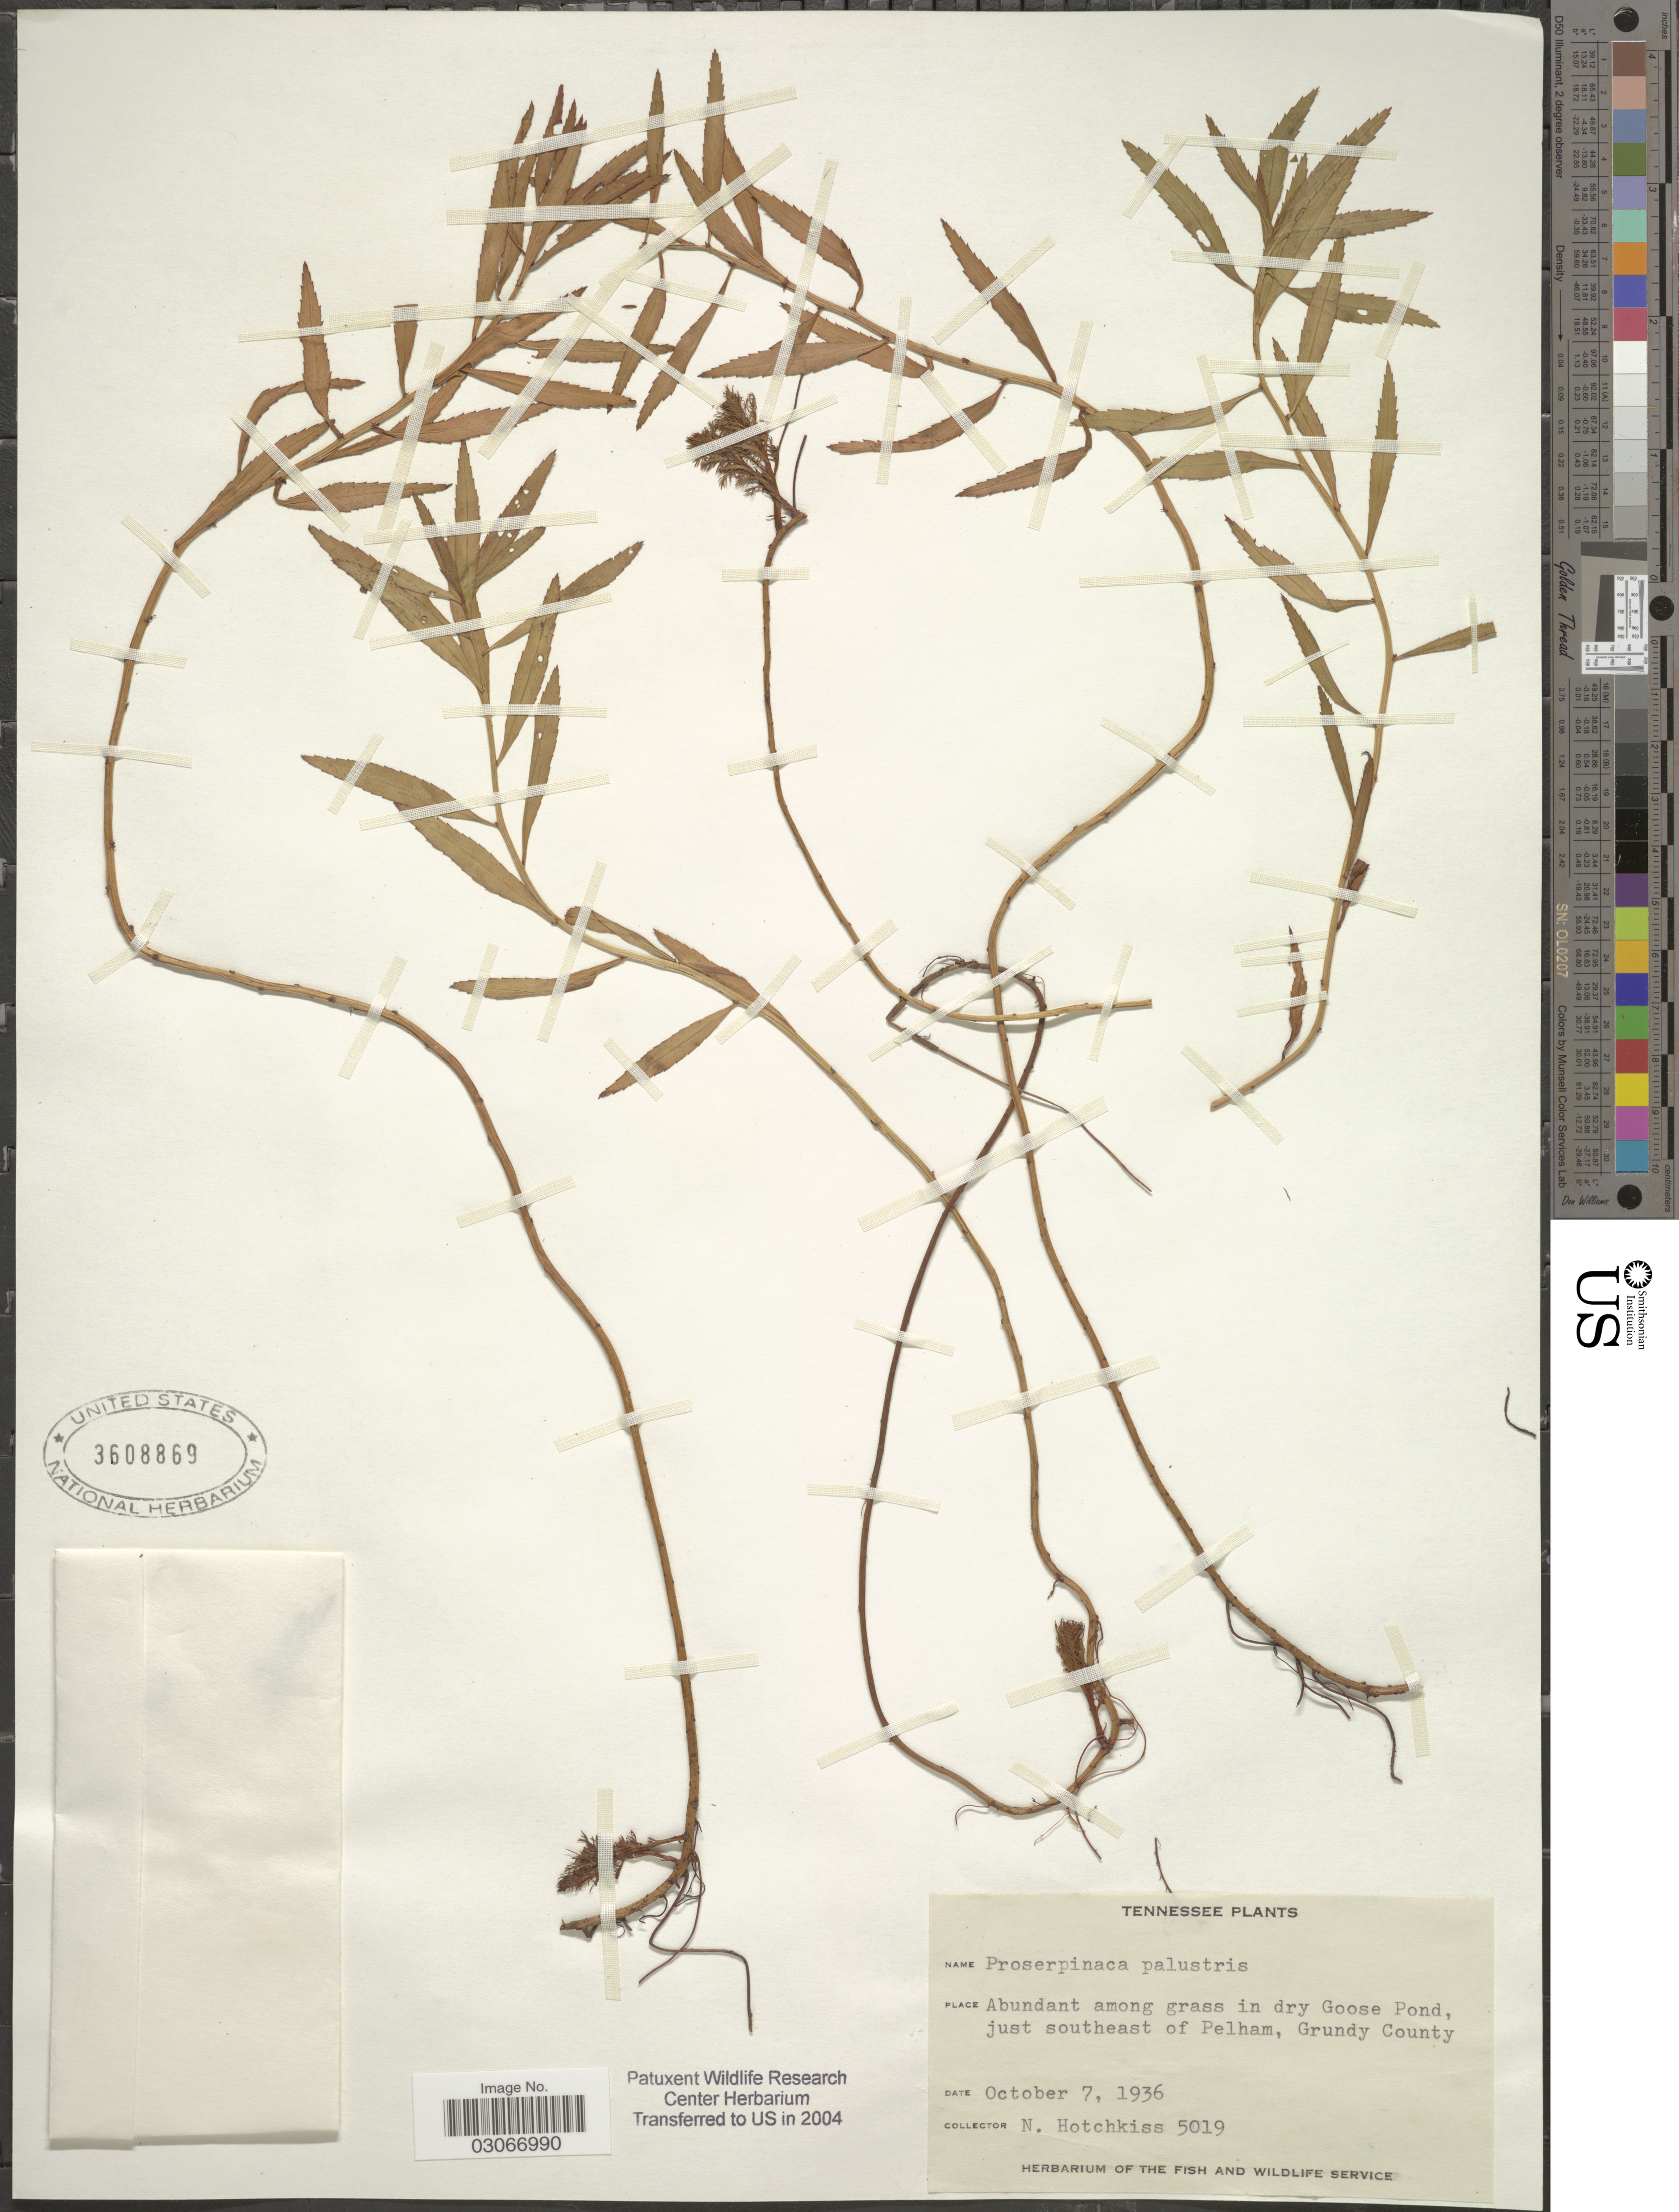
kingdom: Plantae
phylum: Tracheophyta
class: Magnoliopsida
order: Saxifragales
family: Haloragaceae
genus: Proserpinaca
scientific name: Proserpinaca palustris var. crebra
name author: Fernald & Griscom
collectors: N. Hotchkiss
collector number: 5019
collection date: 1936-10-07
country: United States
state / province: Tennessee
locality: Abundant among grass in dry Goose Pond, just southeast of Pelham, Grundy County.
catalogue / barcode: US 3608869